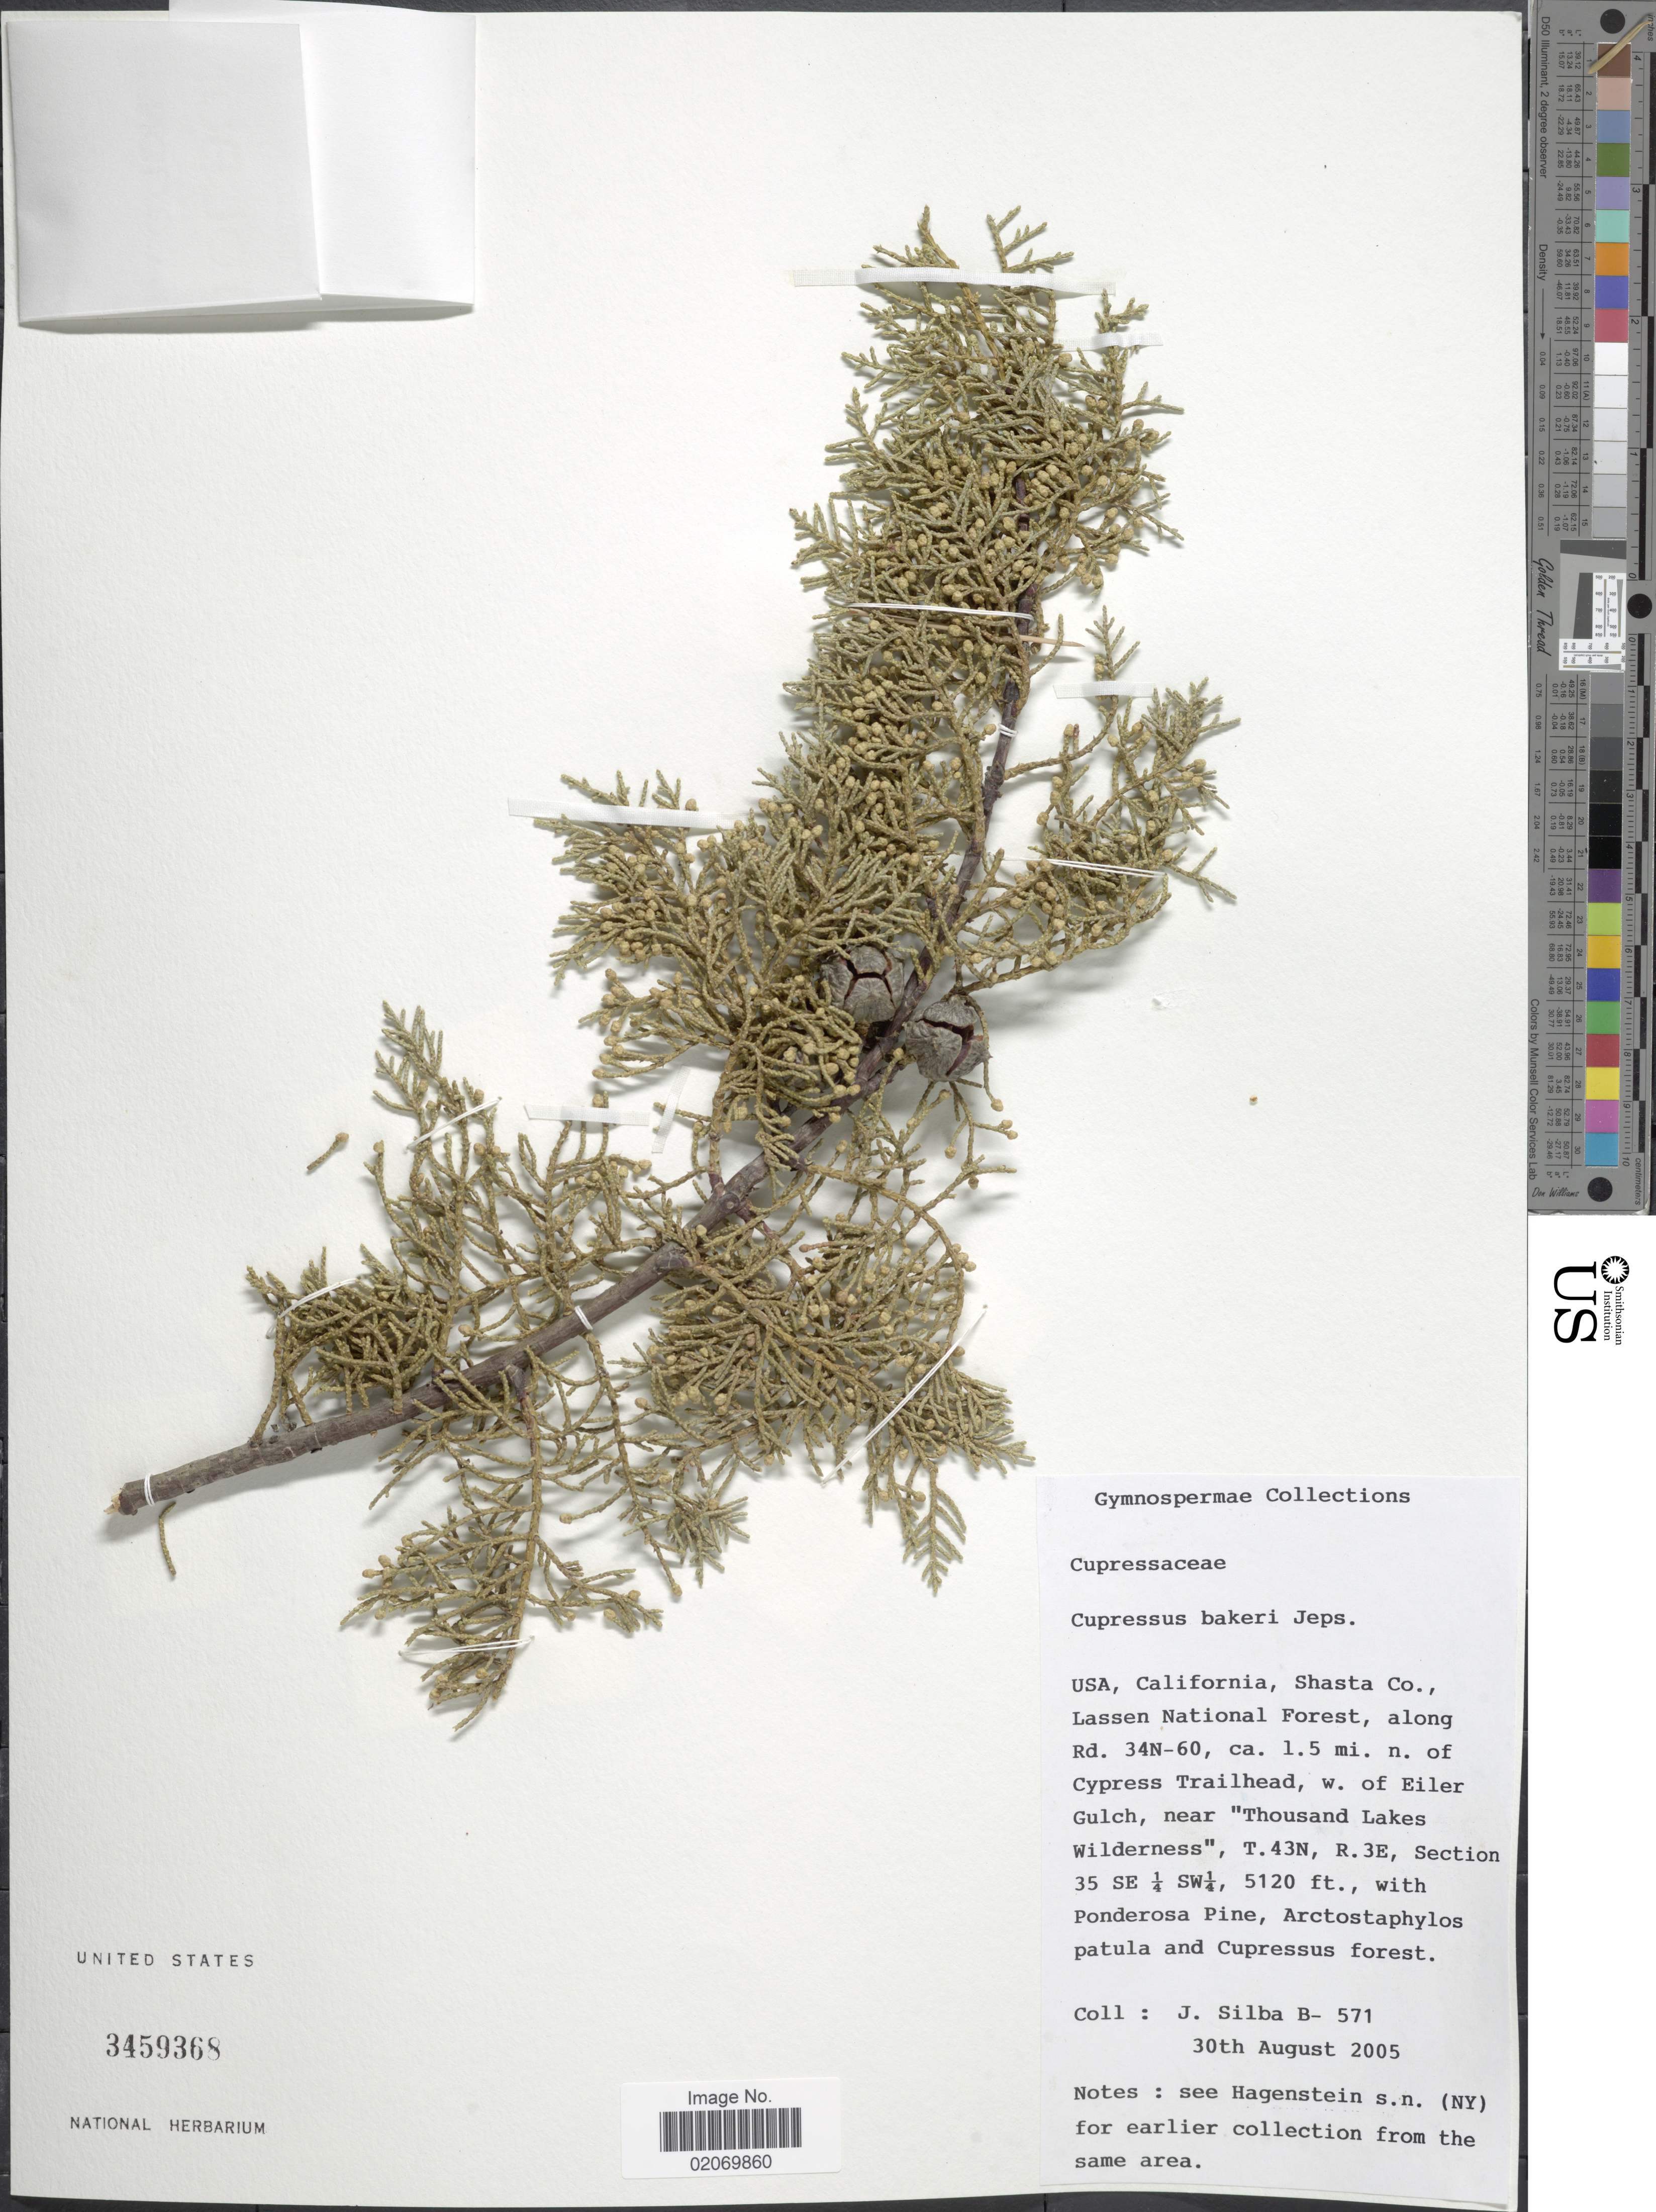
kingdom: Plantae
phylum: Tracheophyta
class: Pinopsida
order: Pinales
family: Cupressaceae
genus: Hesperocyparis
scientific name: Hesperocyparis bakeri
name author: (Jeps.) Bartel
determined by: (US) Smithsonian Institution - National Museum of Natural History - Department of Botany (UNITED STATES)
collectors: J. Silba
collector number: B-571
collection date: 2005-08-30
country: United States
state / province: California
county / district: Shasta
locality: Shasta Co., Lassen National Forest, along Rd. 34N-60, ca. 1.5 mi n of Cypress Trailhead, w. of Eiler Gulch, near 'Thousand Lakes Wilderness', T. 43N, R.E, Section 35 SE¼ SW¼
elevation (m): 1561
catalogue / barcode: US 3459368